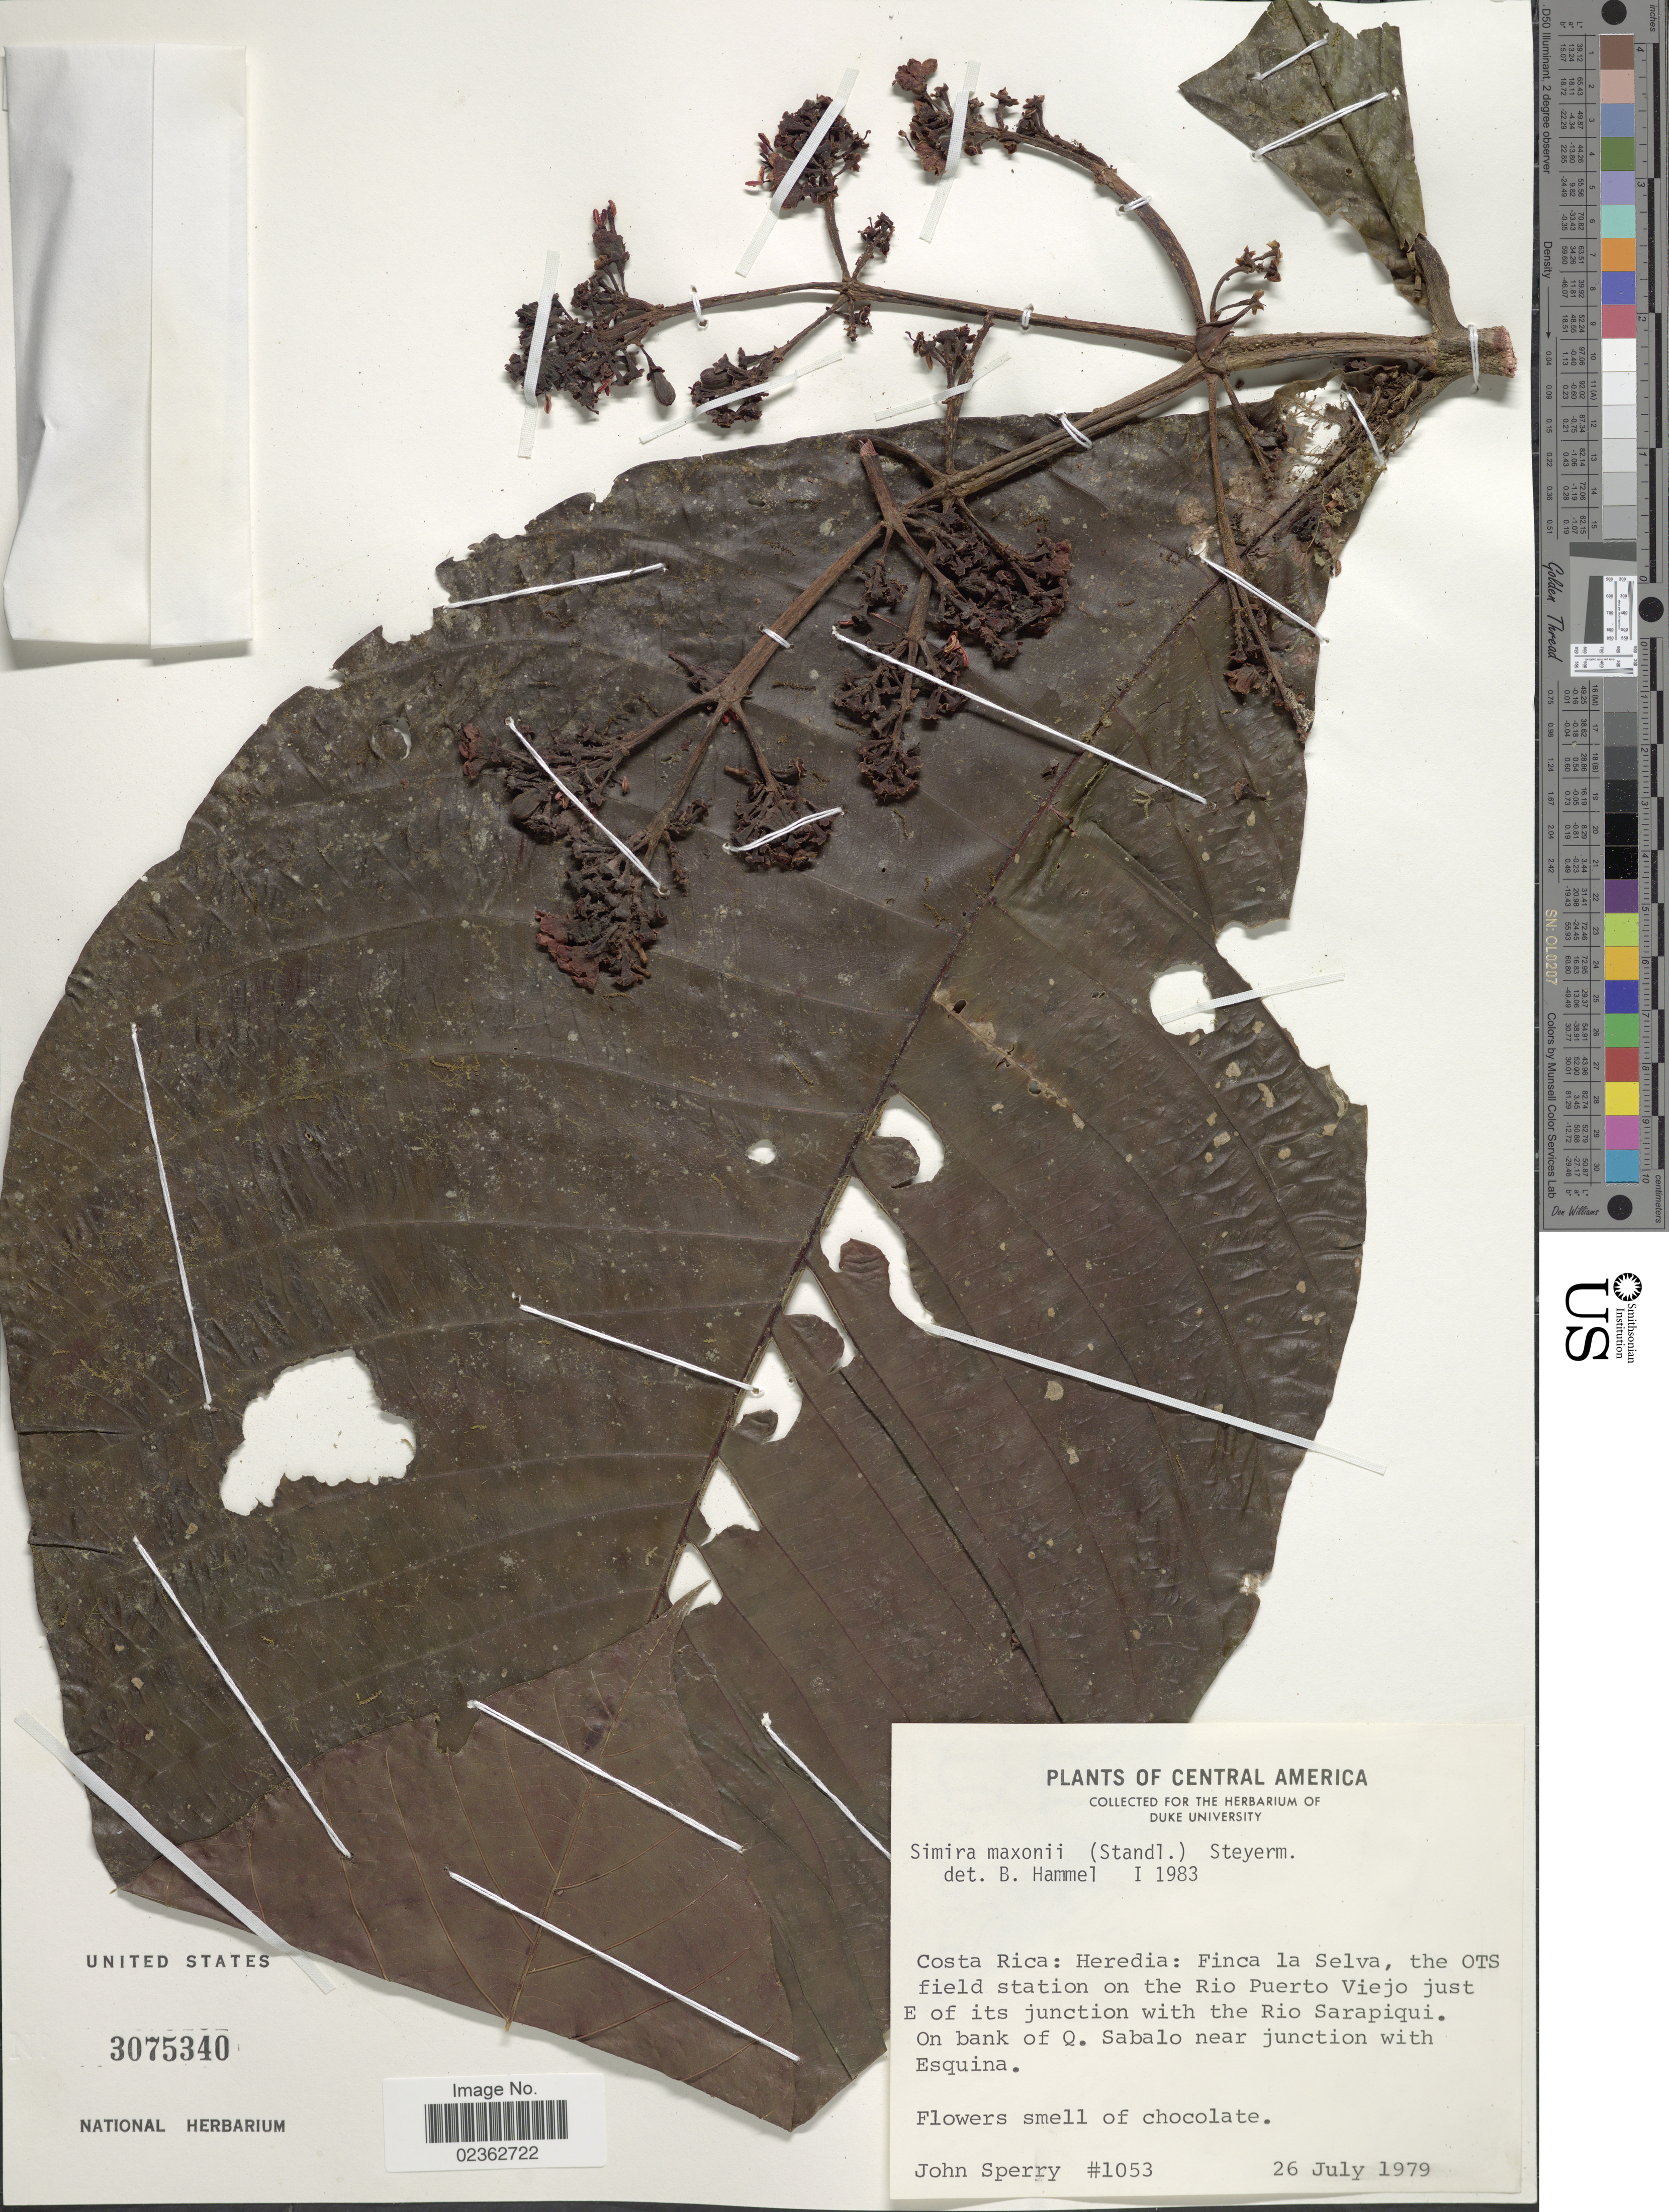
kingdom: Plantae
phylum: Tracheophyta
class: Magnoliopsida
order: Gentianales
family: Rubiaceae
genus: Simira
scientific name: Simira maxonii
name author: (Standl.) Steyerm.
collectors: J. Sperry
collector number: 1053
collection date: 1979-07-26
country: Costa Rica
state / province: Heredia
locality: Finca la Selva, the OTS field station on the Rio Puerto Viejo just E of its junction with the Rio Sarapique, on bank of Q. Sabalo near junction with Esquina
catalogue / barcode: US 3075340